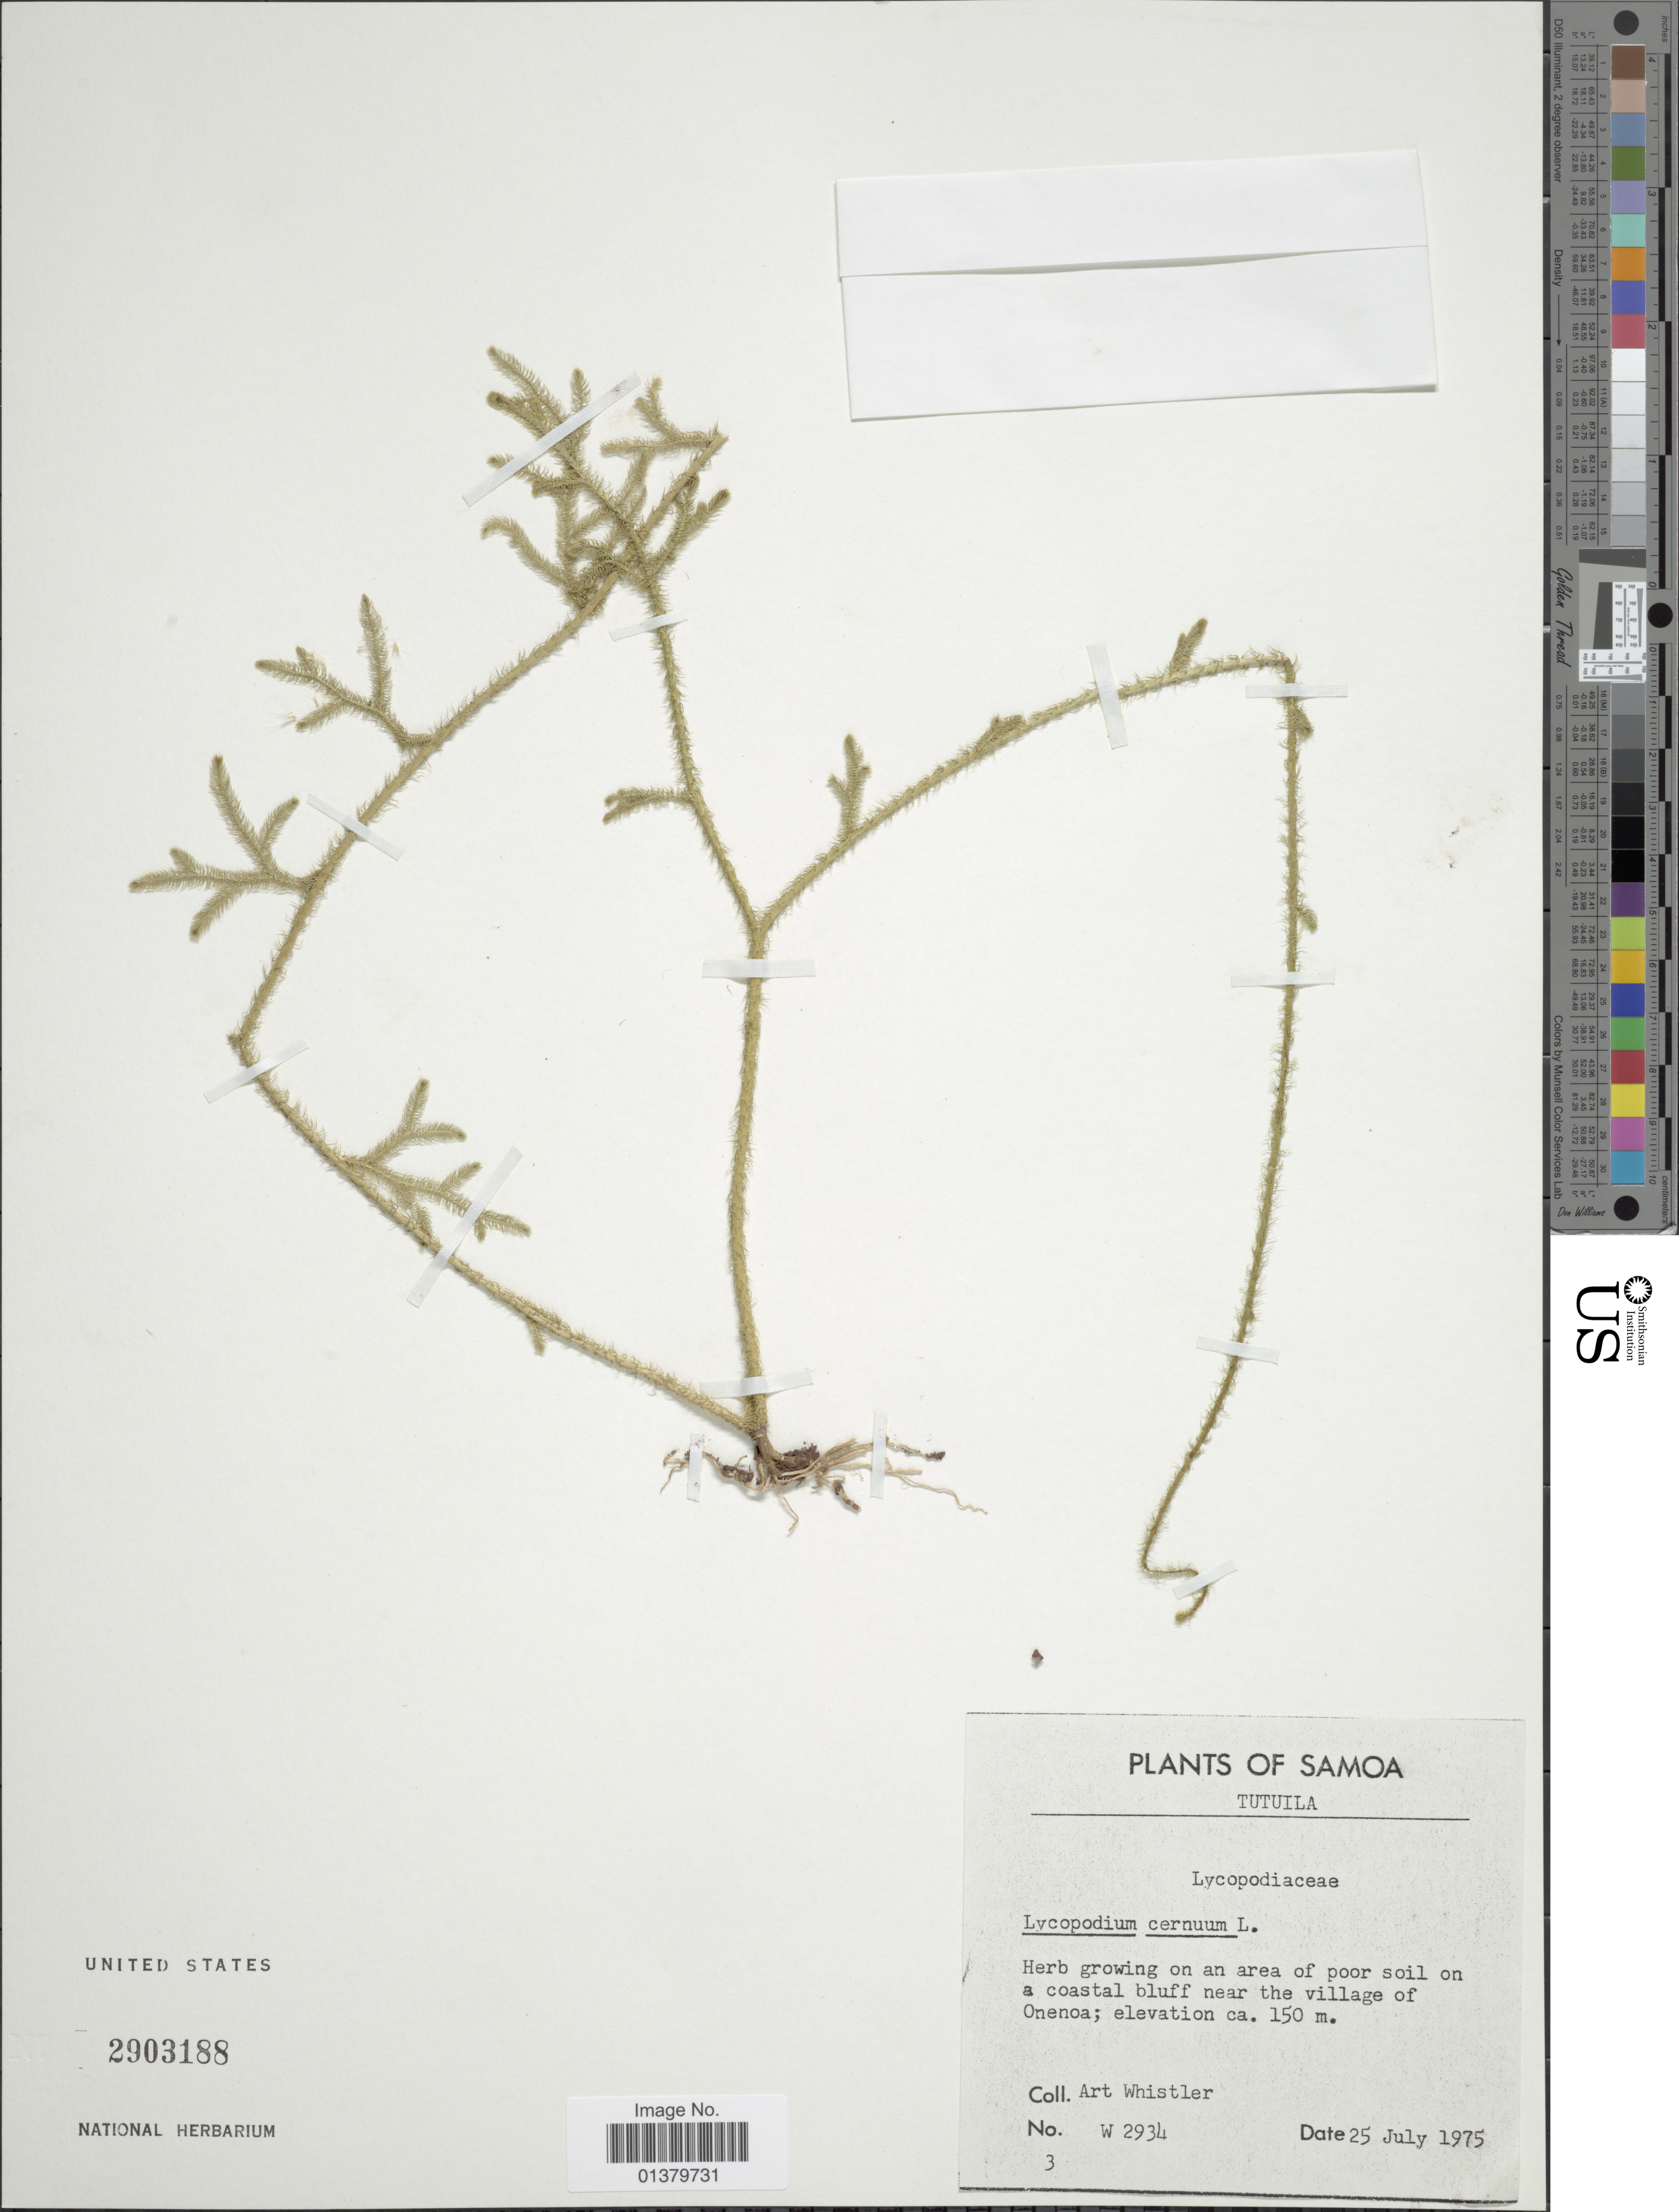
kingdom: Plantae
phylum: Tracheophyta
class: Lycopodiopsida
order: Lycopodiales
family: Lycopodiaceae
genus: Palhinhaea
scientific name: Palhinhaea cernua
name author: (L.) Vasc. & Franco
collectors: A. Whistler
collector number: W 2934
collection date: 1975-07-25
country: American Samoa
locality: Samoa, Tutuila, herb growing on an area of poor soil on a coastal bluff near the village of Onenoa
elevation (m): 150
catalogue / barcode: US 2903188